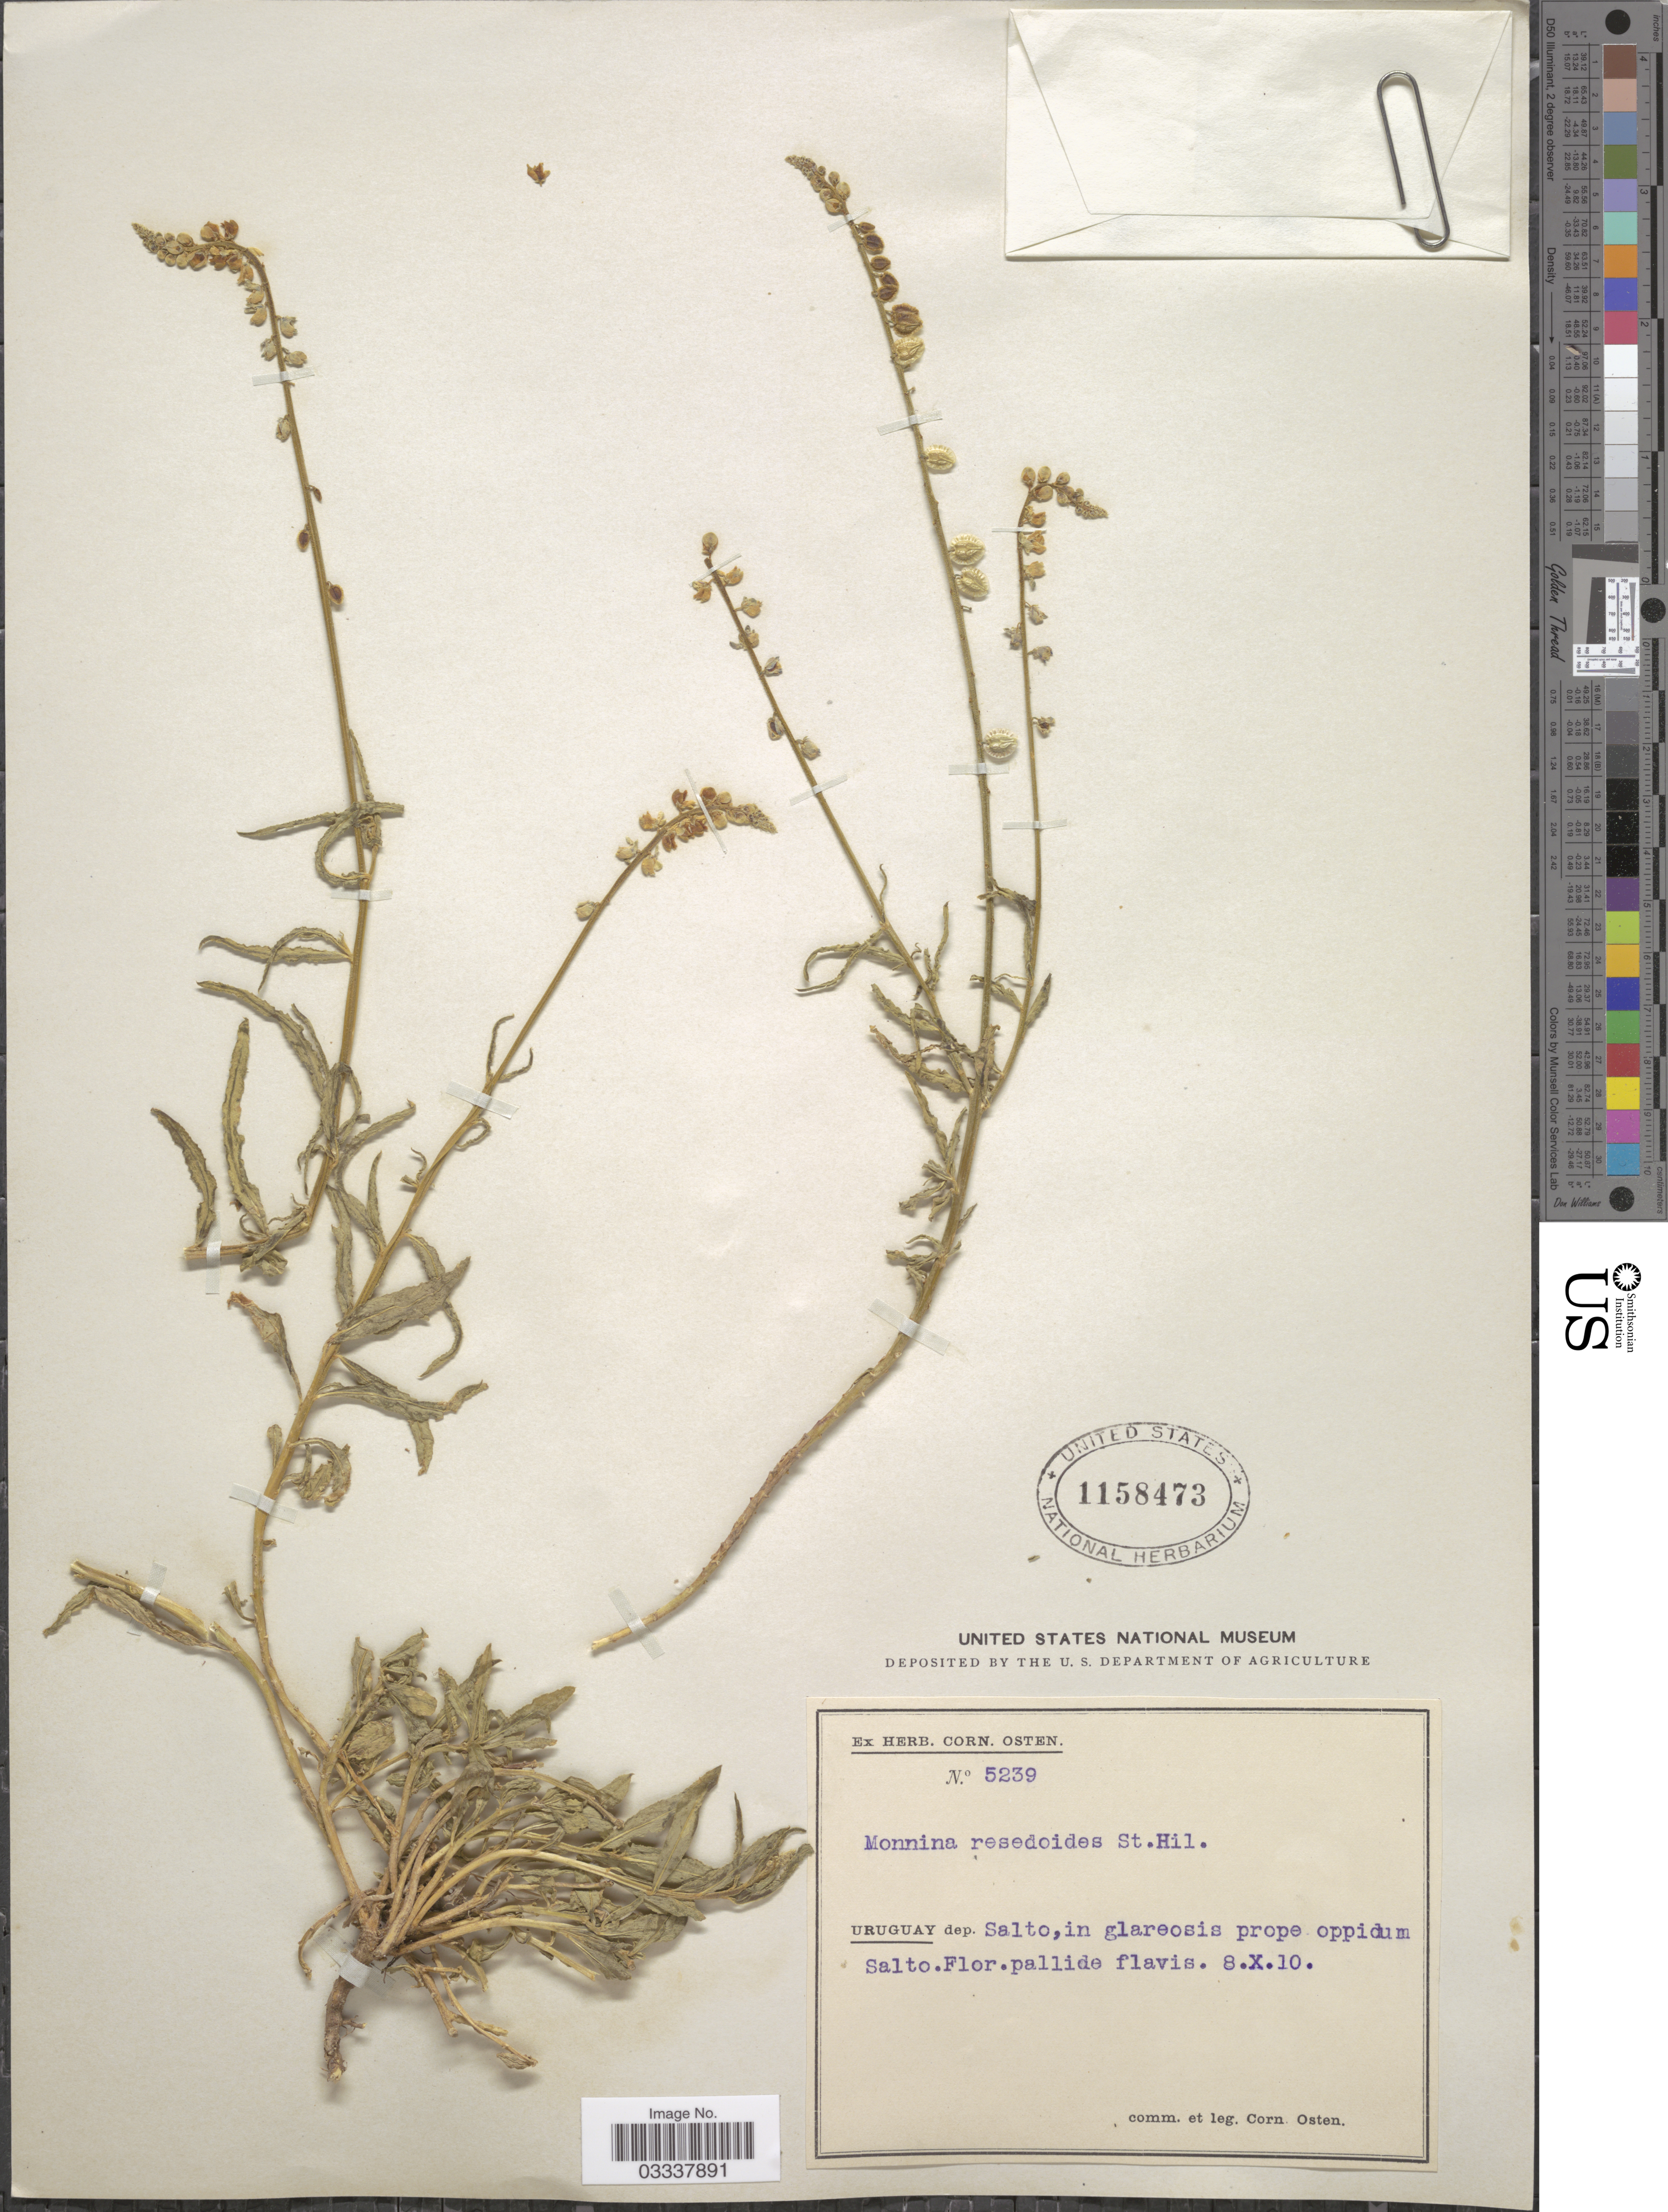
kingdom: Plantae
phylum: Tracheophyta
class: Magnoliopsida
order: Fabales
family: Polygalaceae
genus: Monnina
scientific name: Monnina resedoides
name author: A. St.-Hil.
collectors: C. Osten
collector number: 5239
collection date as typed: Transcribed d/m/y: 8/10/10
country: Uruguay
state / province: Salto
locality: Dep. Salto, in glareosis prope oppidum Salto.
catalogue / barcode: US 1158473